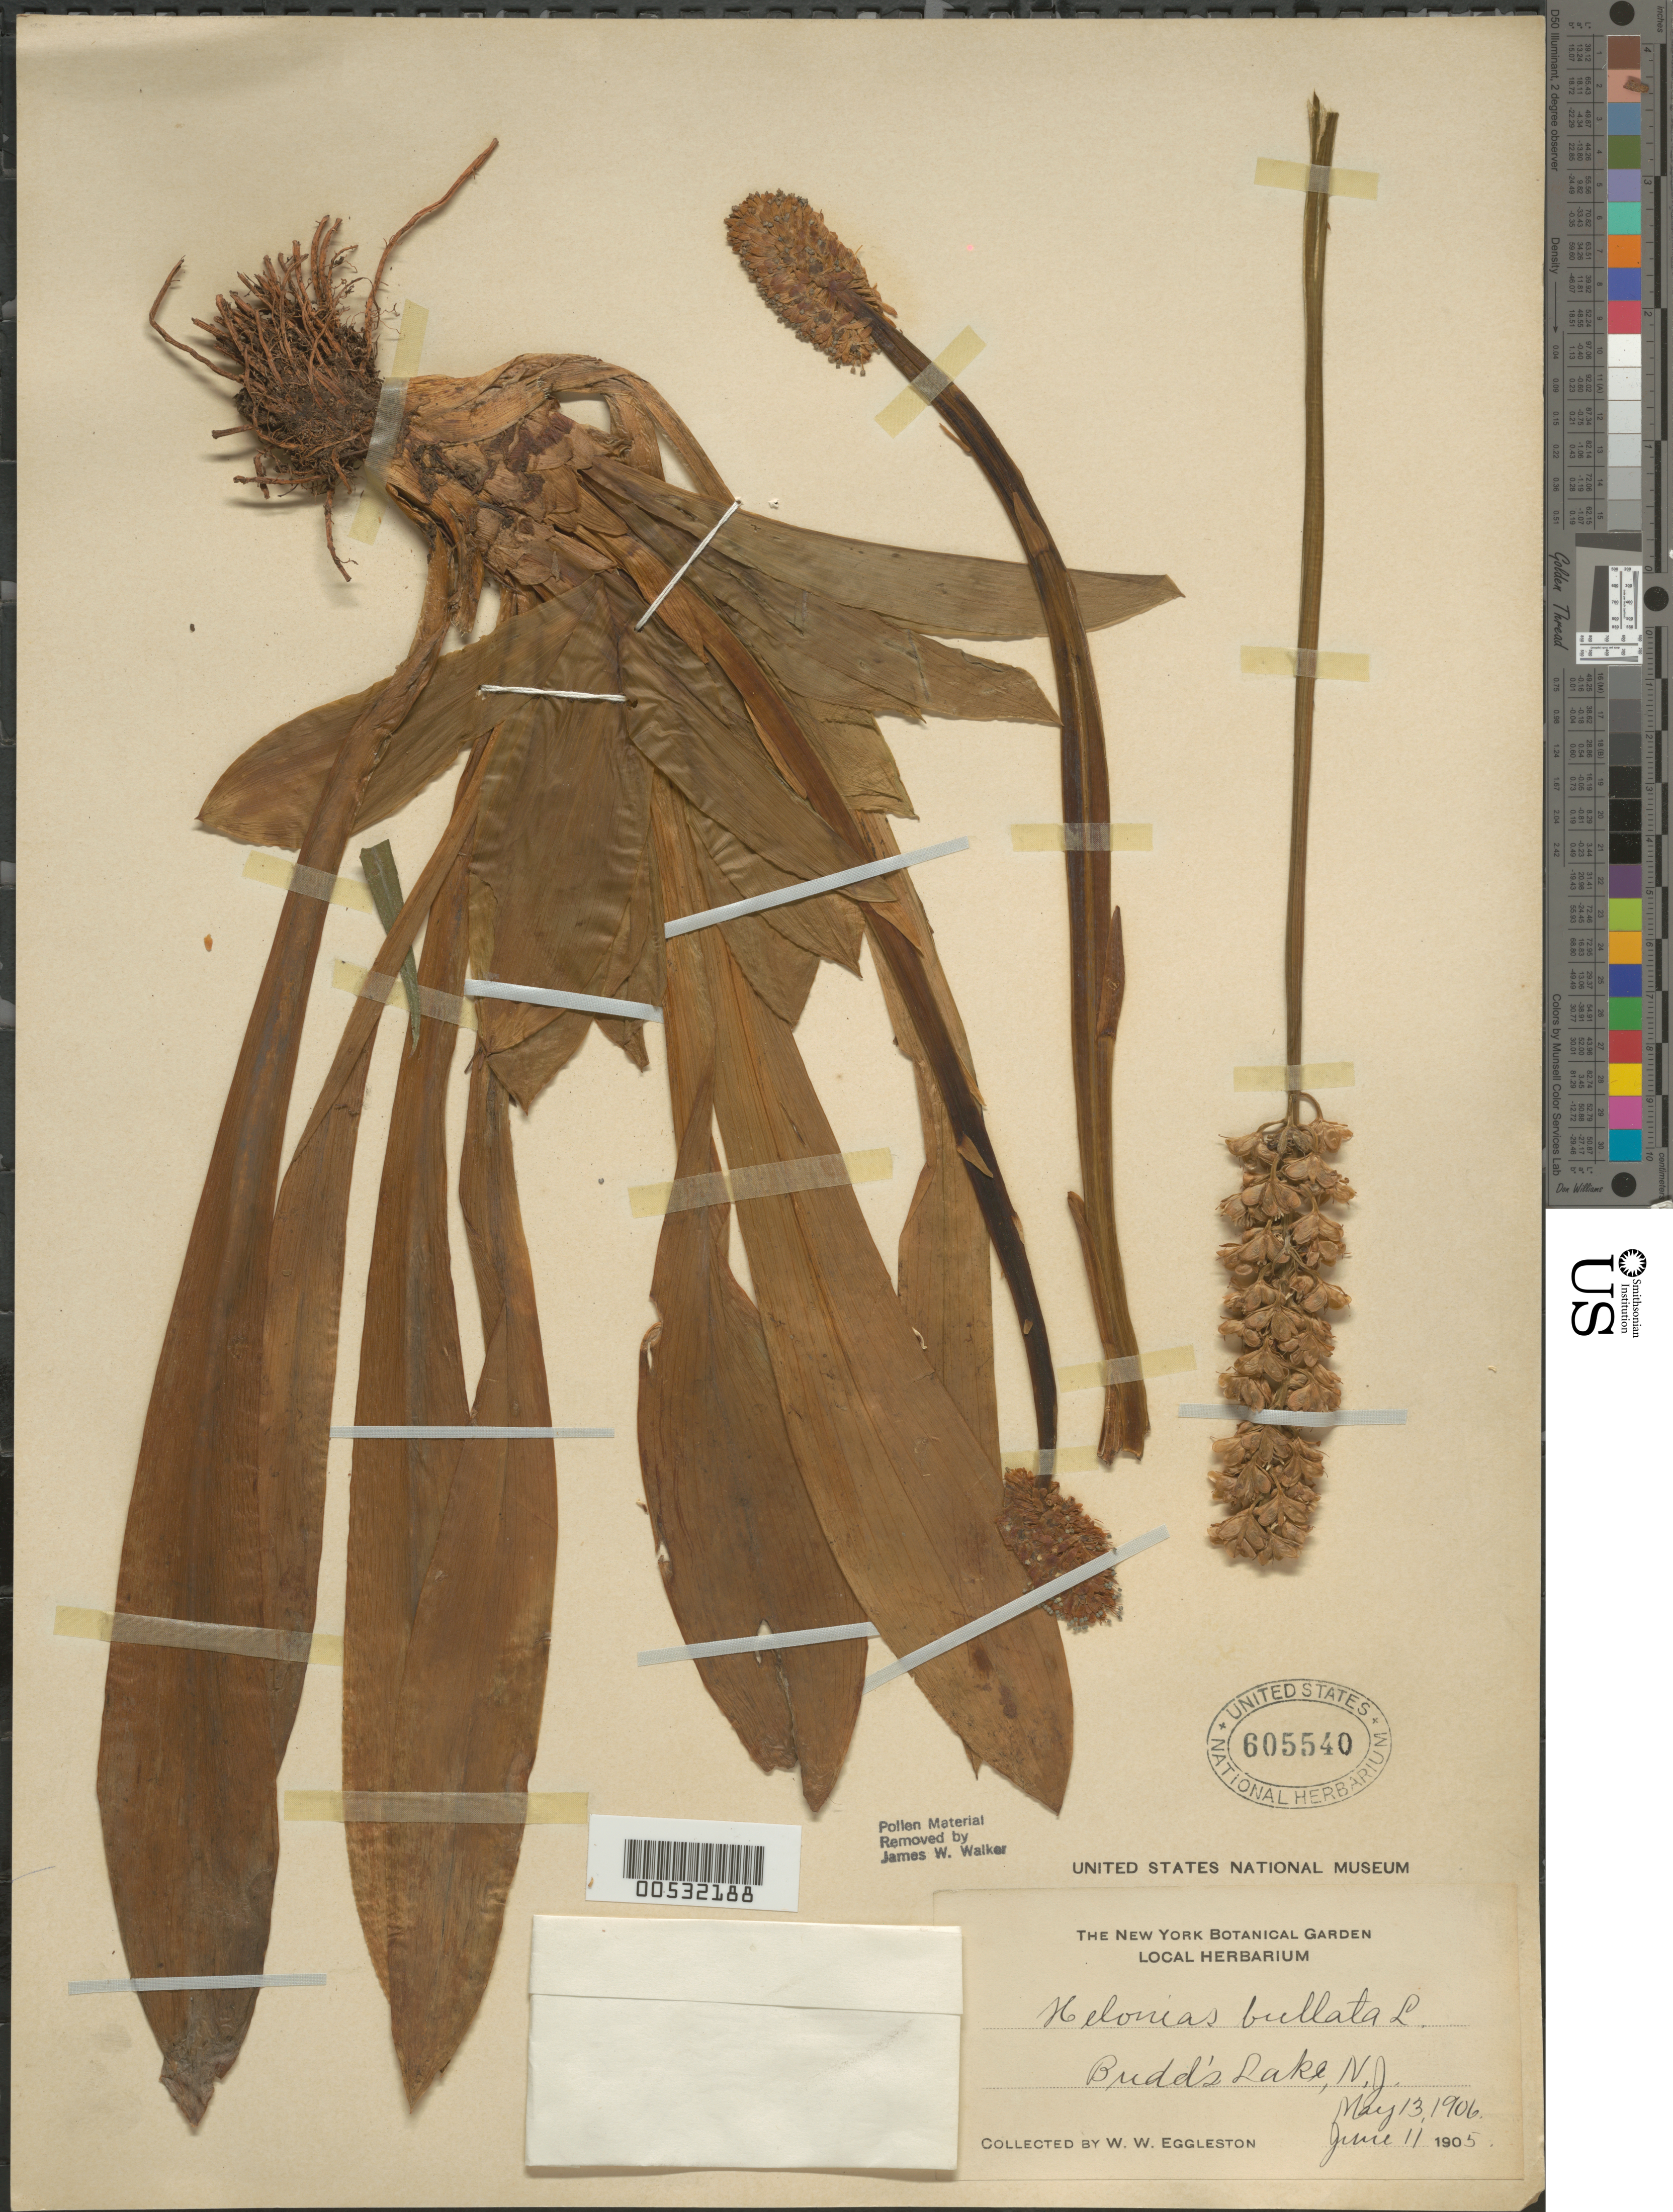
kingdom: Plantae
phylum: Tracheophyta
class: Liliopsida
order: Liliales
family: Melanthiaceae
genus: Helonias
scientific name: Helonias bullata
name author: L.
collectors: W. W. Eggleston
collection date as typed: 13 May 1906 and 11 Jun 1905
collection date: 1905-06-11,1906-05-13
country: United States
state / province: New Jersey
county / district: Morris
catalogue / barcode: US 605540